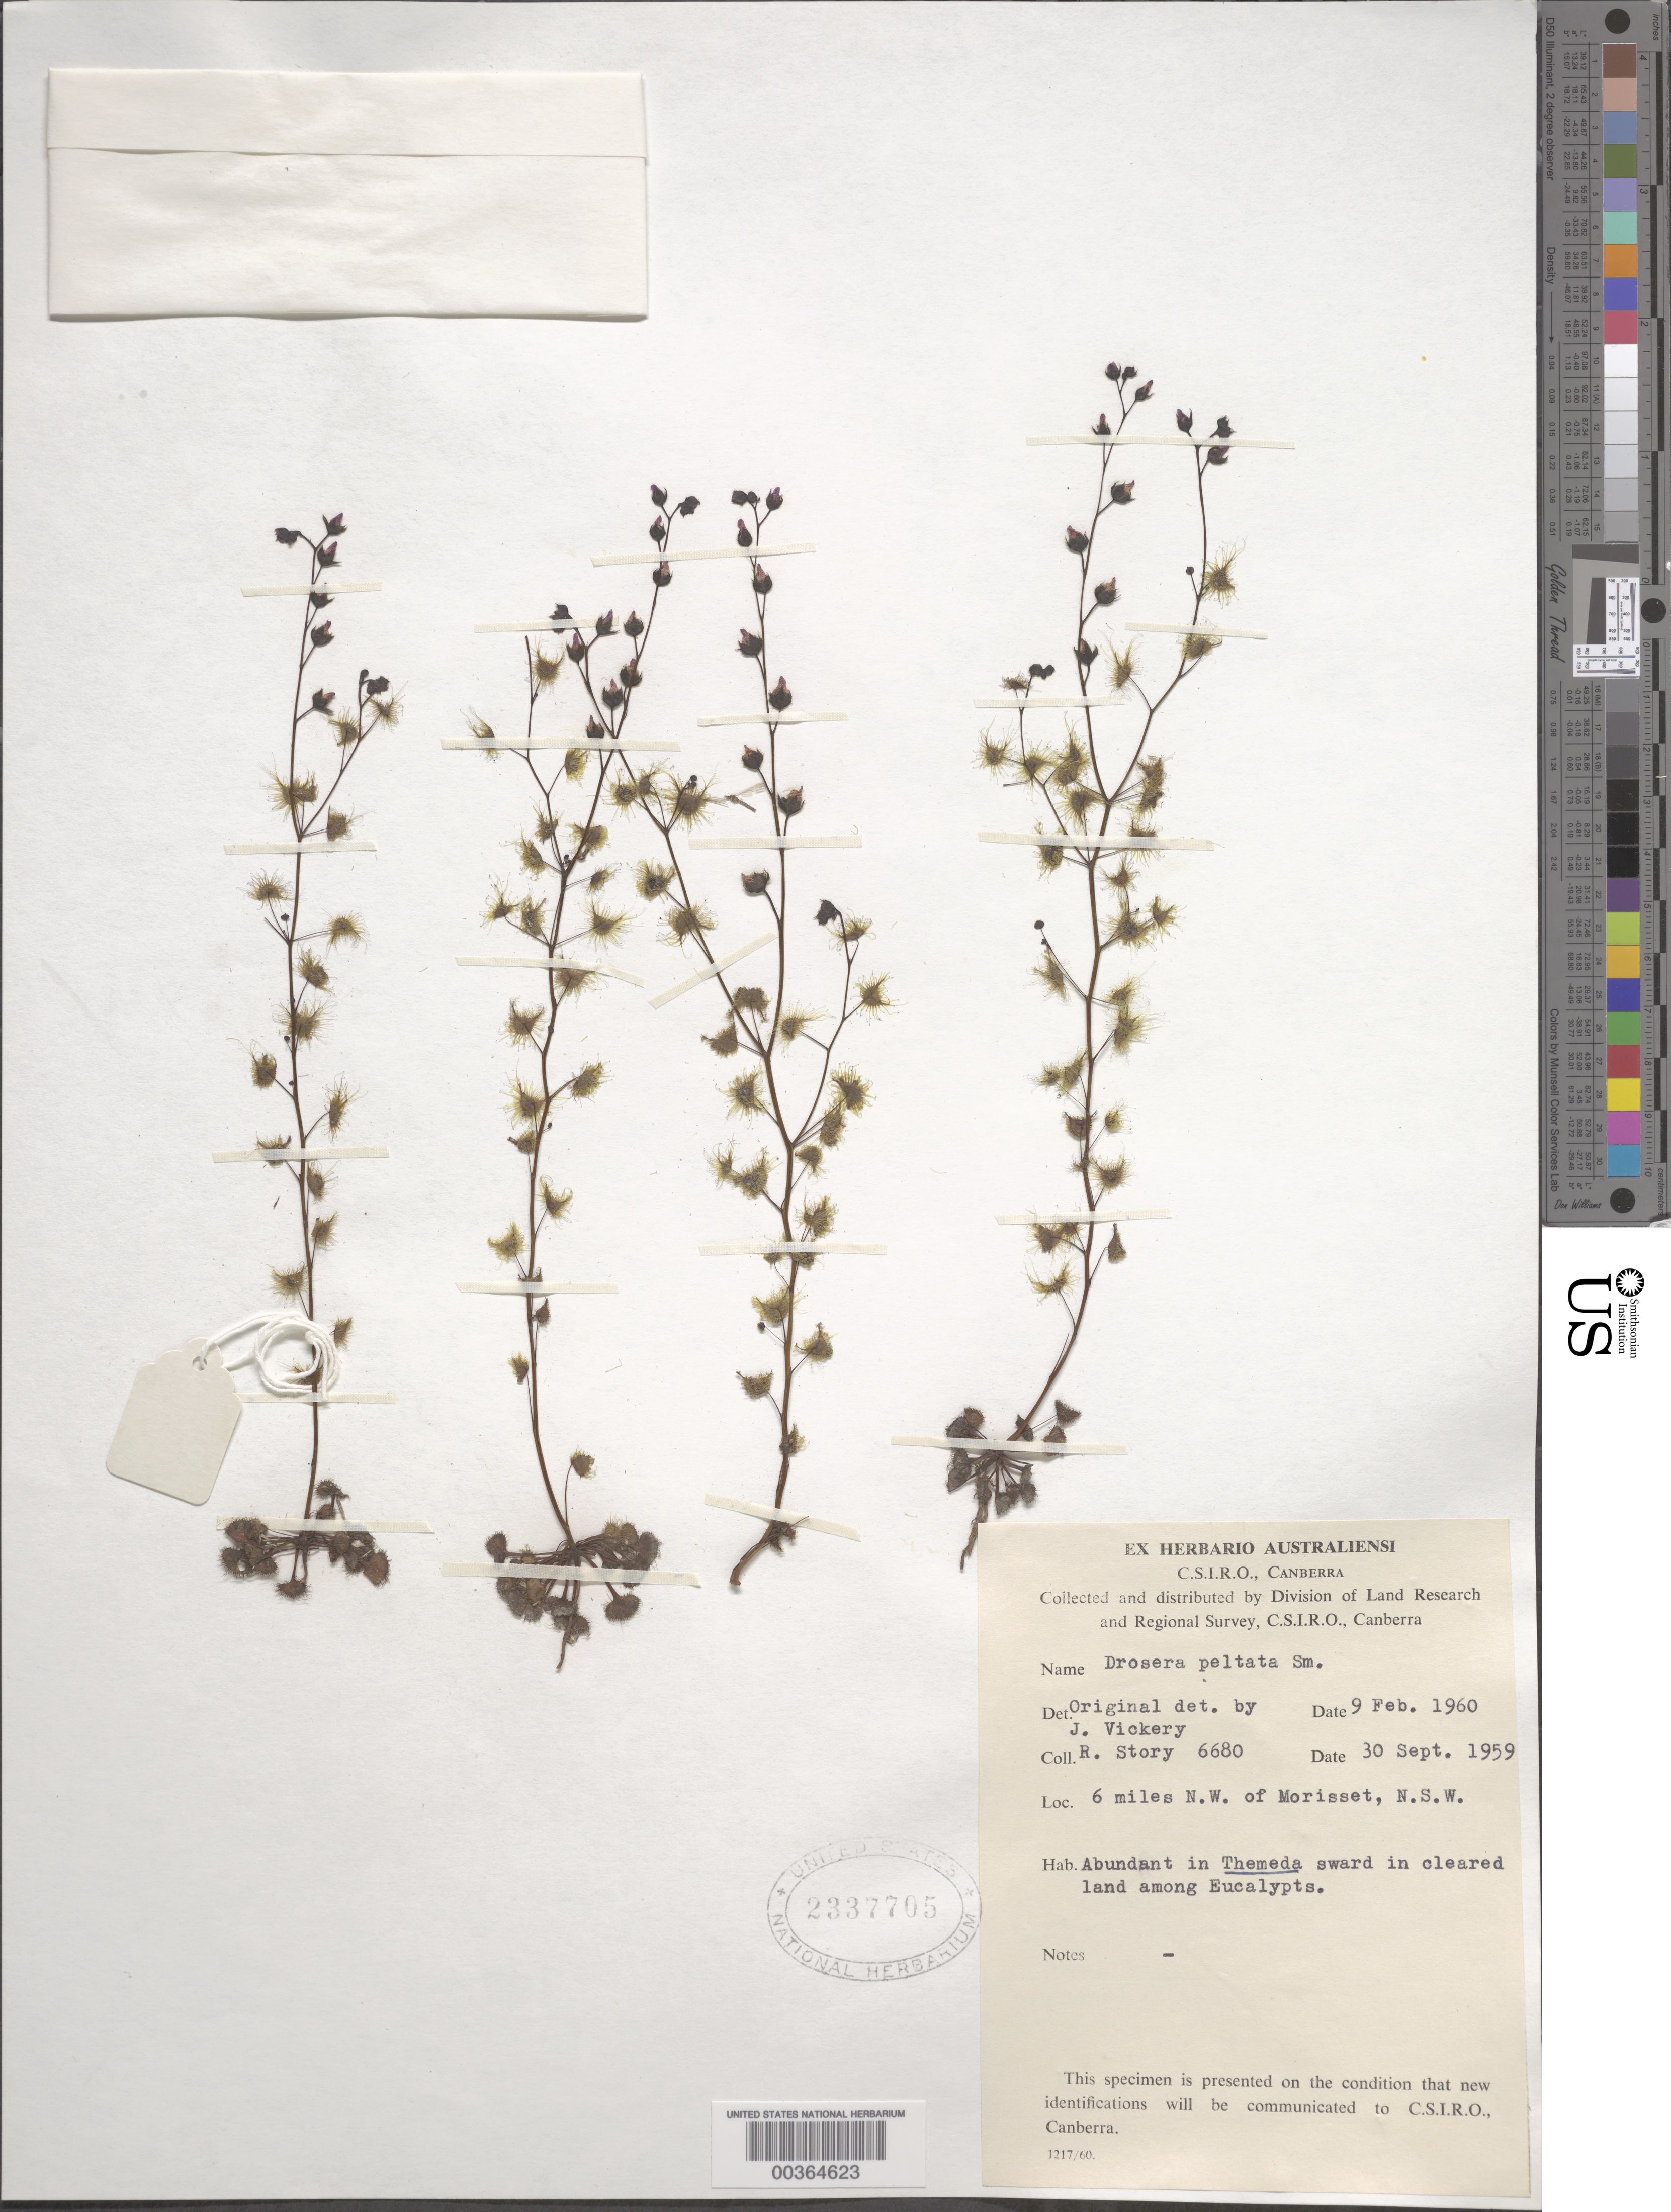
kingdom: Plantae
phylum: Tracheophyta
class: Magnoliopsida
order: Caryophyllales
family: Droseraceae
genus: Drosera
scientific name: Drosera peltata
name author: Sm. ex Willd.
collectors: R. Story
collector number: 6680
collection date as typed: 30 Sep 1959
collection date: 1959-09-30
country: Australia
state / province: New South Wales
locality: Nw of morisset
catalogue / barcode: US 2337705